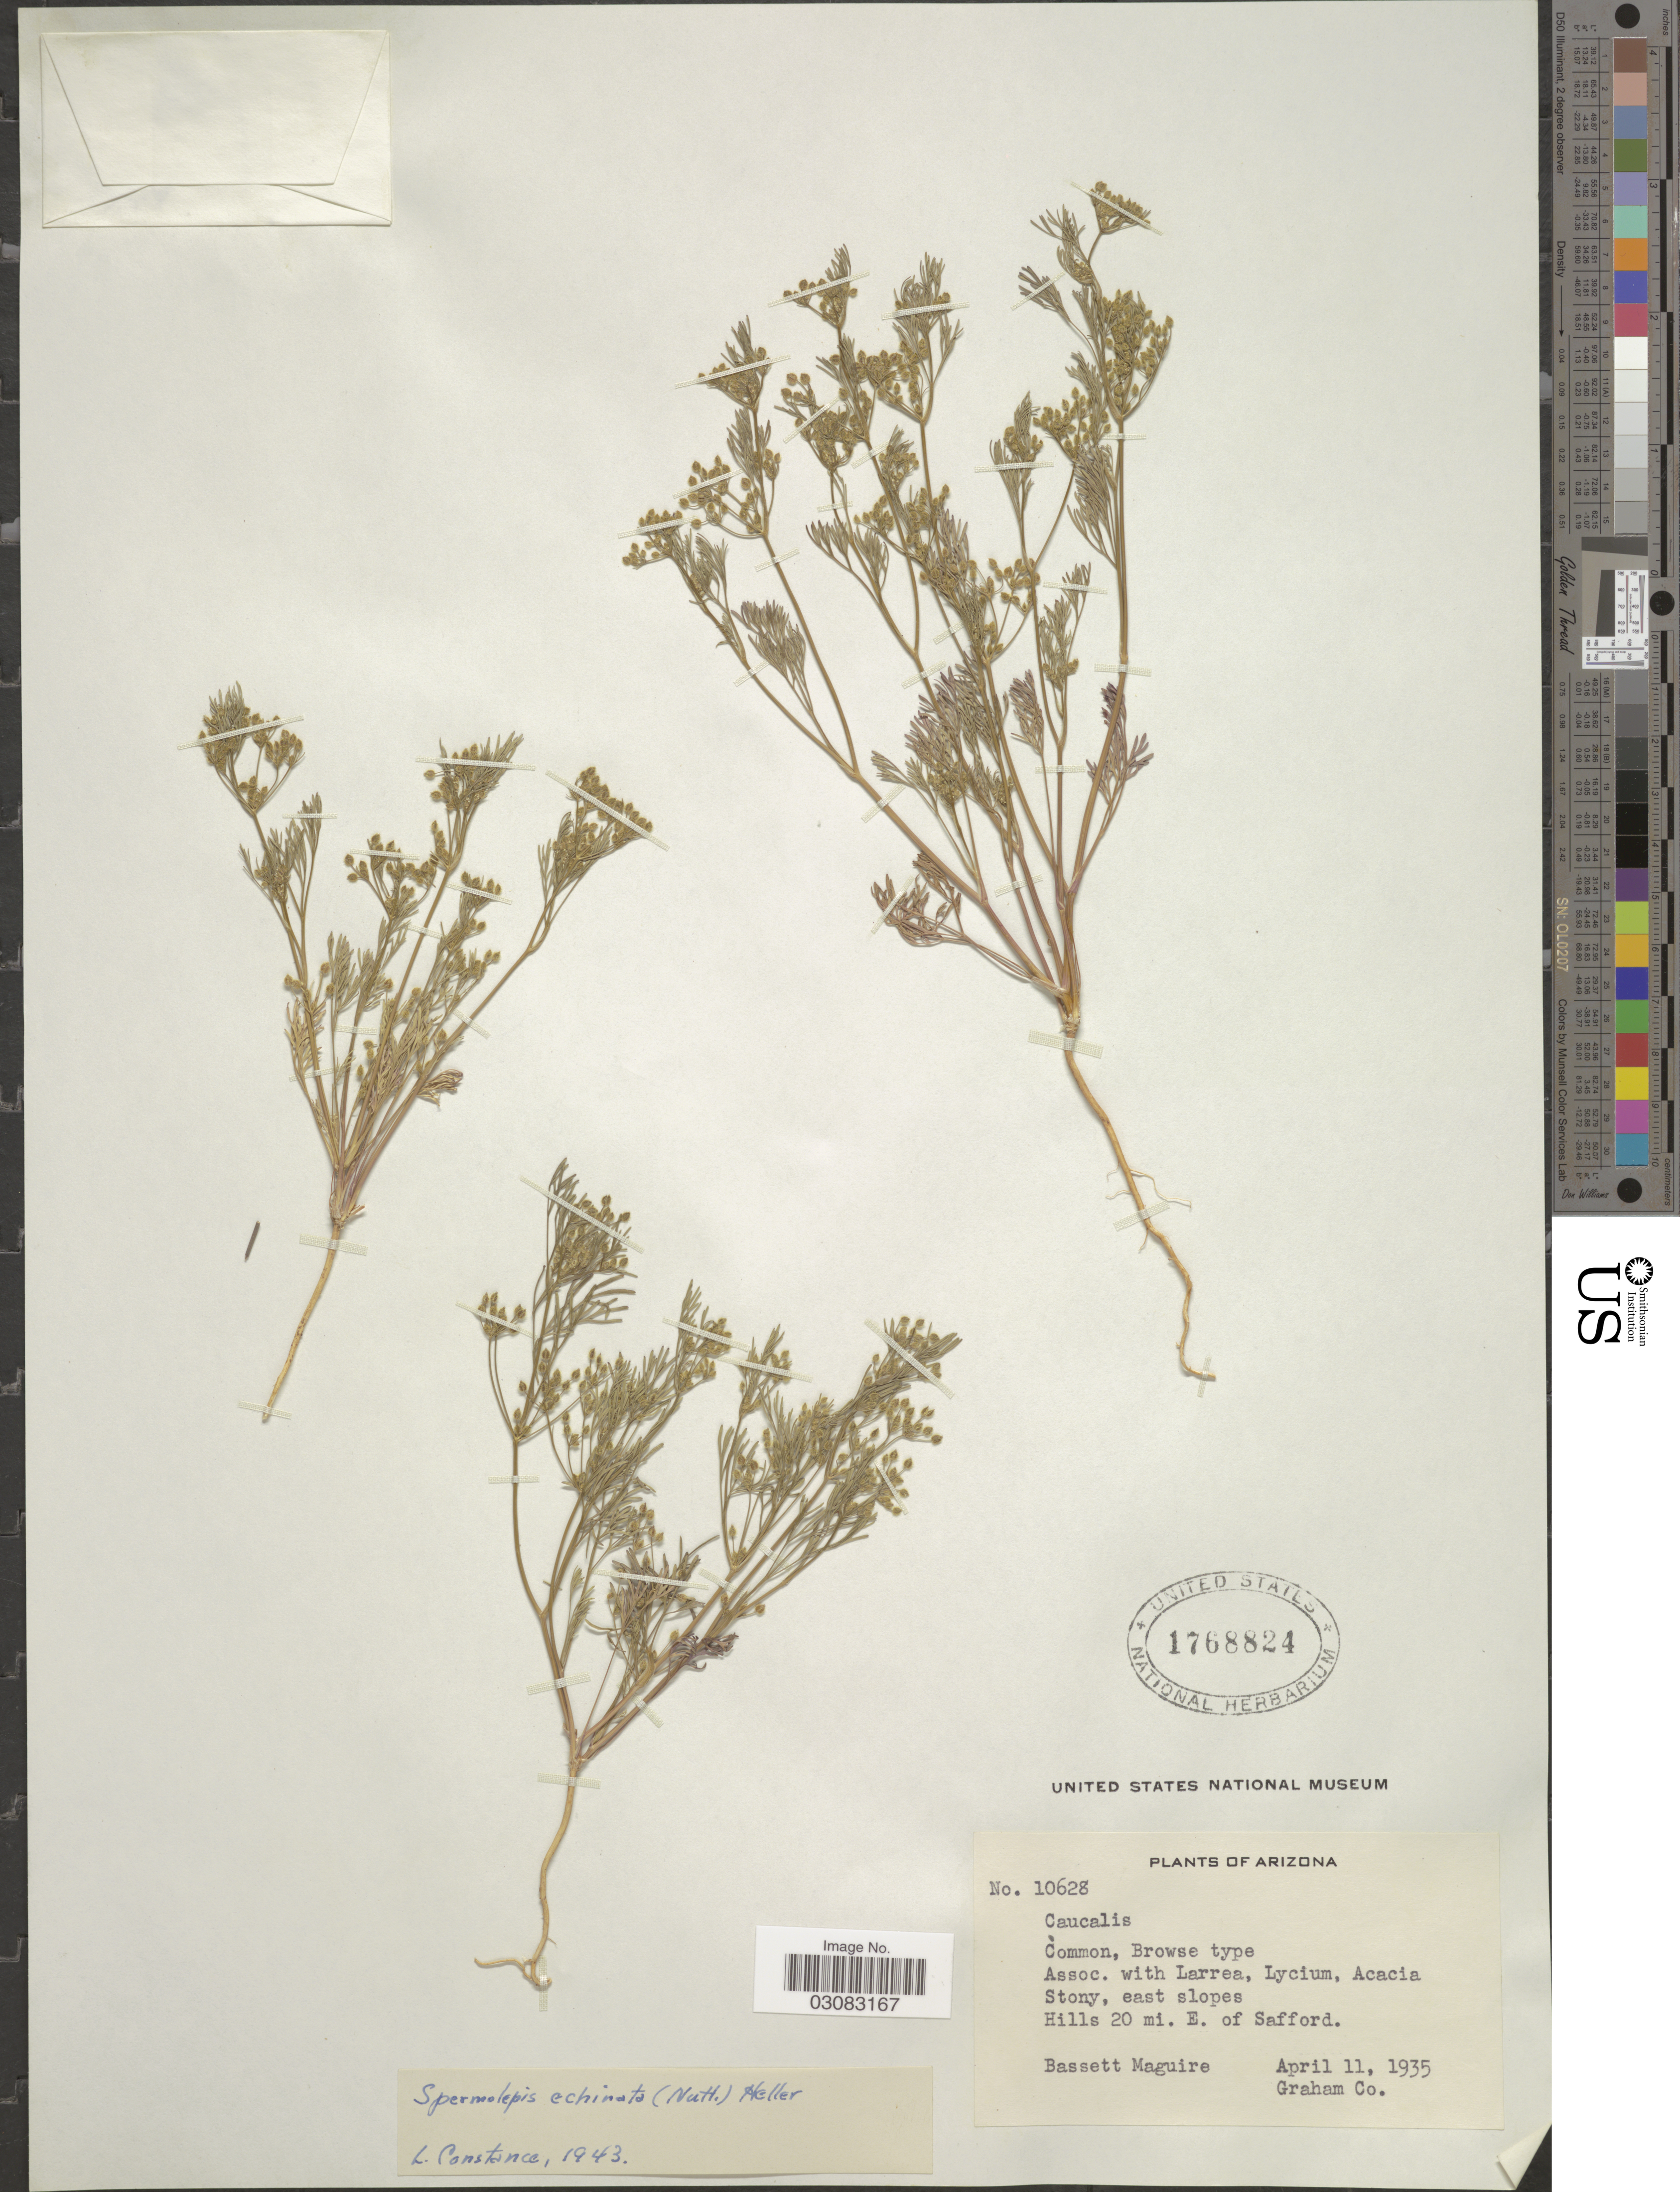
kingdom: Plantae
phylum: Tracheophyta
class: Magnoliopsida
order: Apiales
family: Apiaceae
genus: Spermolepis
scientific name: Spermolepis echinata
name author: (Nutt. ex DC.) A. Heller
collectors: B. Maguire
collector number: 10628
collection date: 1935-04-11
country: United States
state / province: Arizona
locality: Stony, east slopes. Hills 20 mi. E. of Safford. Graham Co.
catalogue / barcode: US 1768824